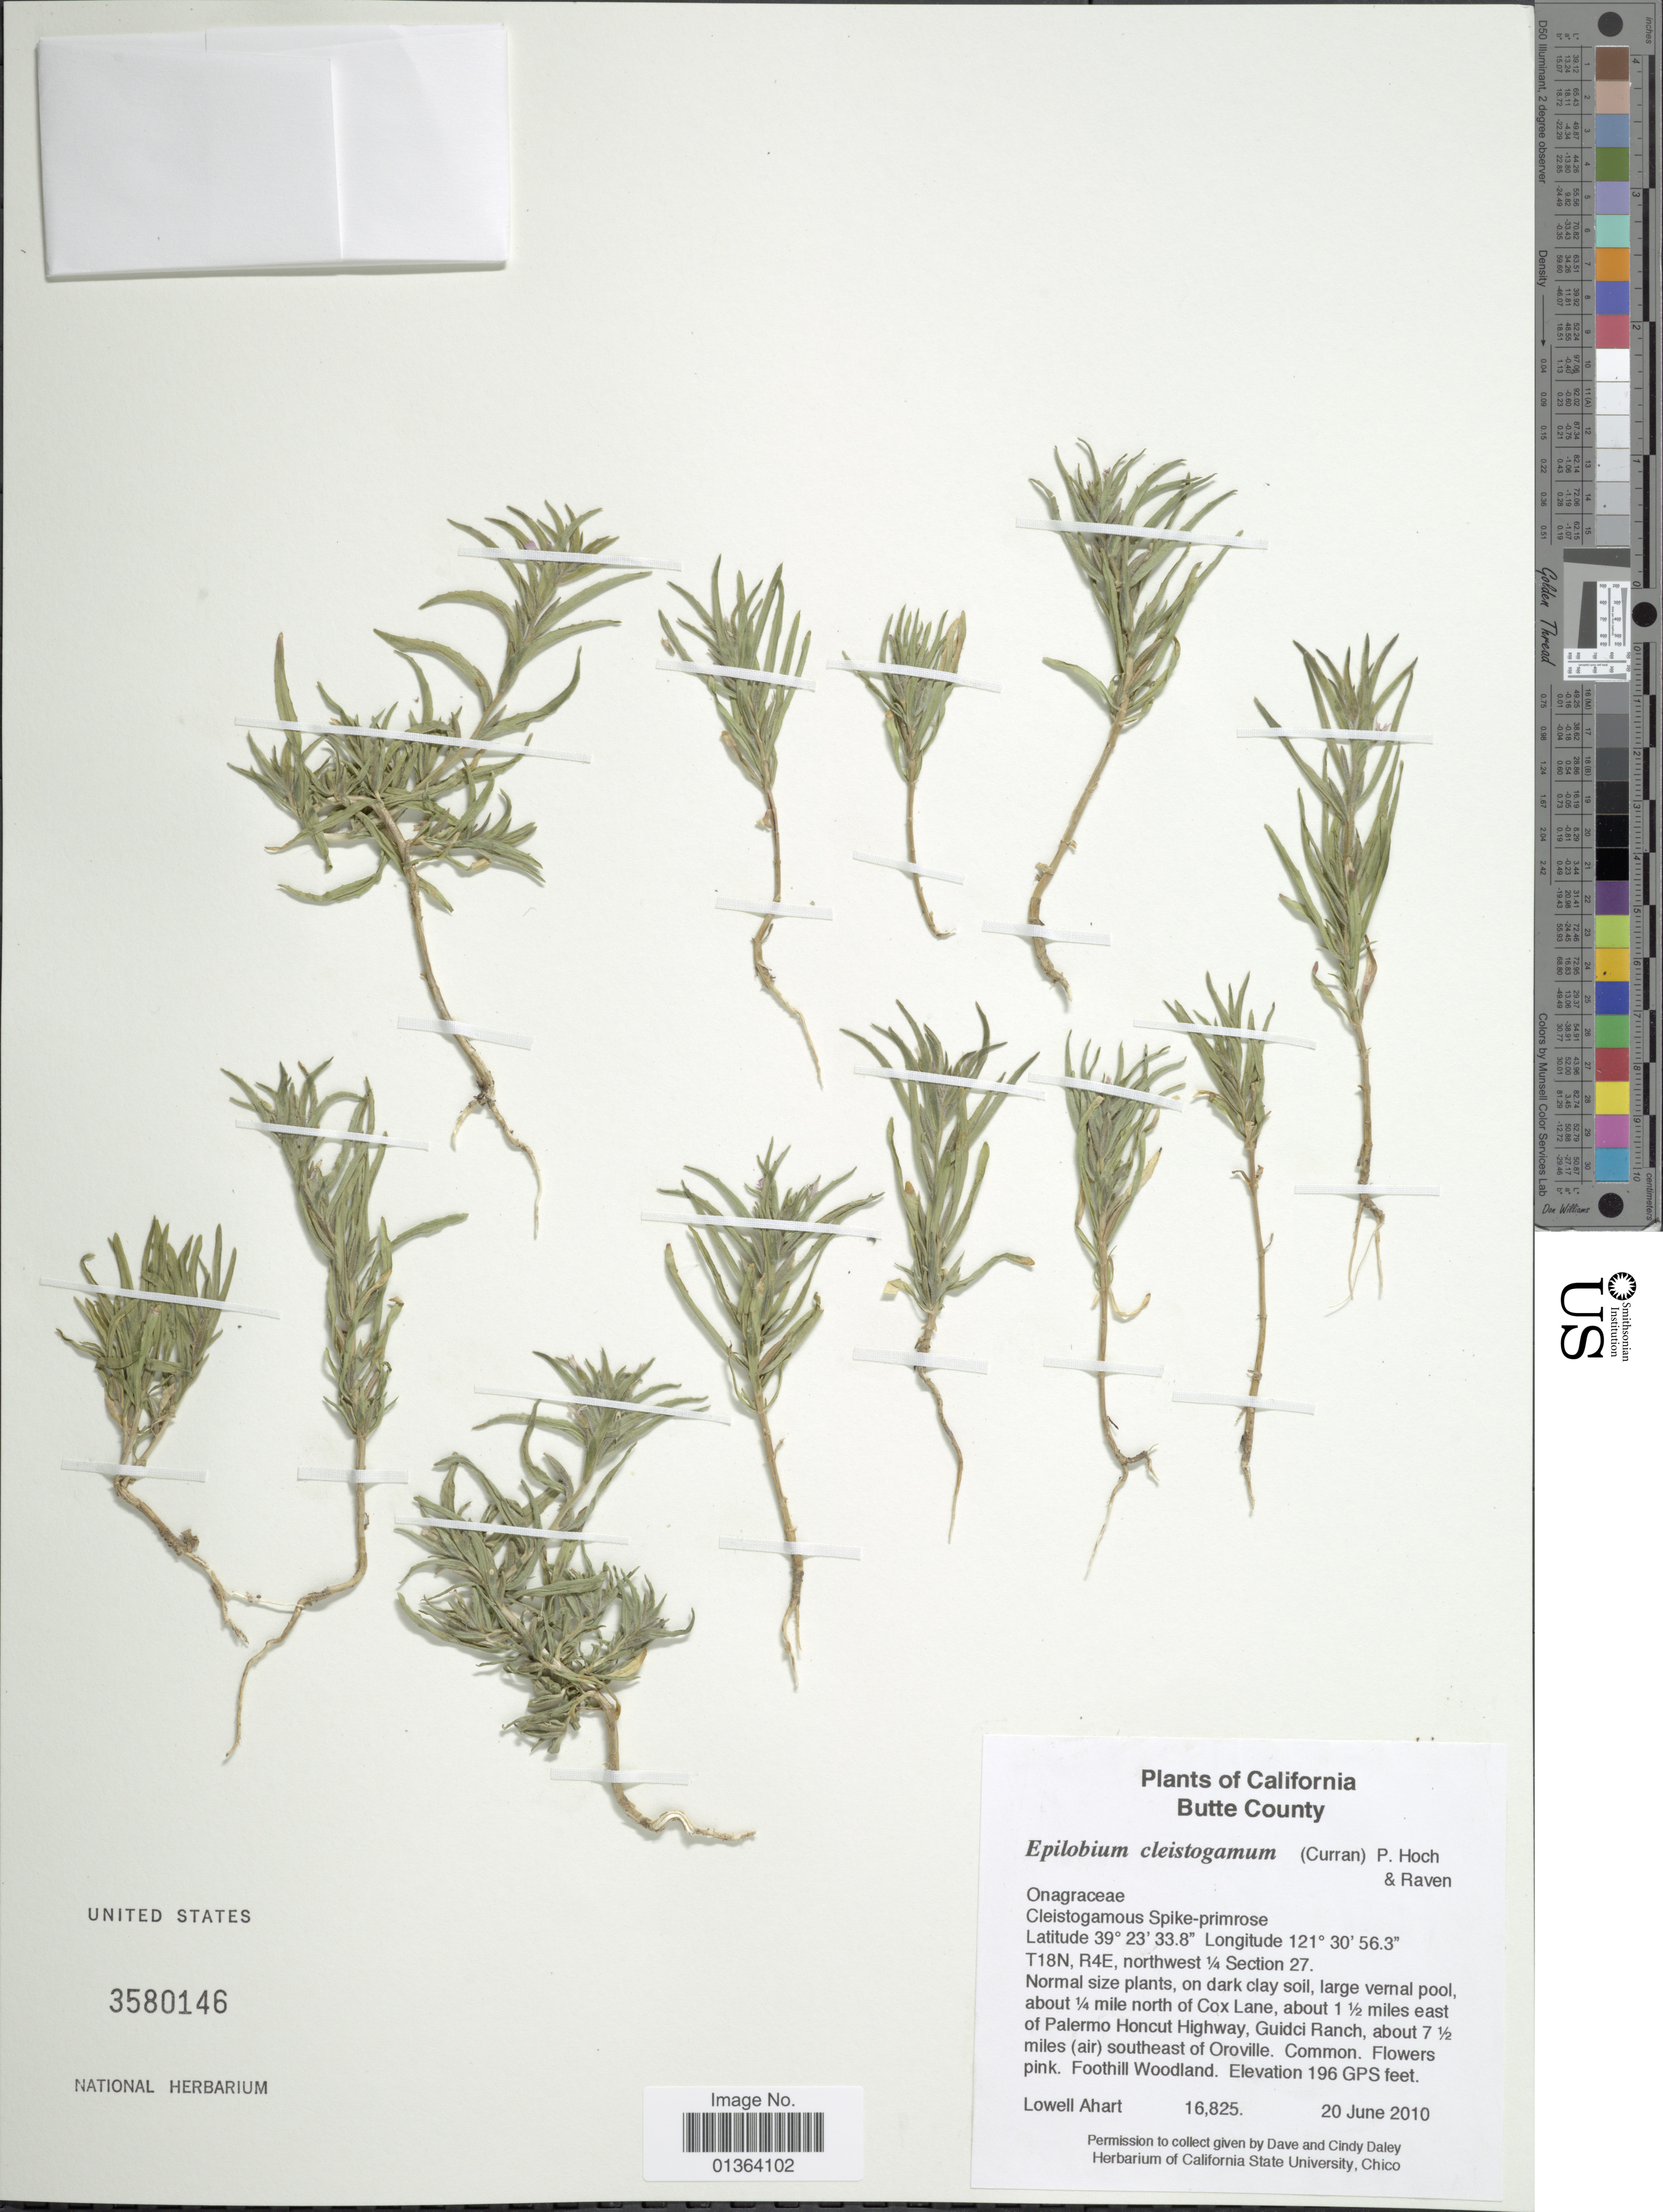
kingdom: Plantae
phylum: Tracheophyta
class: Magnoliopsida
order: Myrtales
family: Onagraceae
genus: Epilobium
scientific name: Epilobium cleistogamum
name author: (Curran) Hoch & P.H. Raven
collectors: L. Ahart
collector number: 16825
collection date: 2010-06-20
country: United States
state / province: California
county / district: Butte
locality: Butte County. About ¼ mile North of Cox Lane, about ½ miles East of Palermo Honcut Highway, Guidci Ranch, about 7 ½ miles (air) southeast of Oroville.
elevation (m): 60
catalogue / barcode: US 3580146